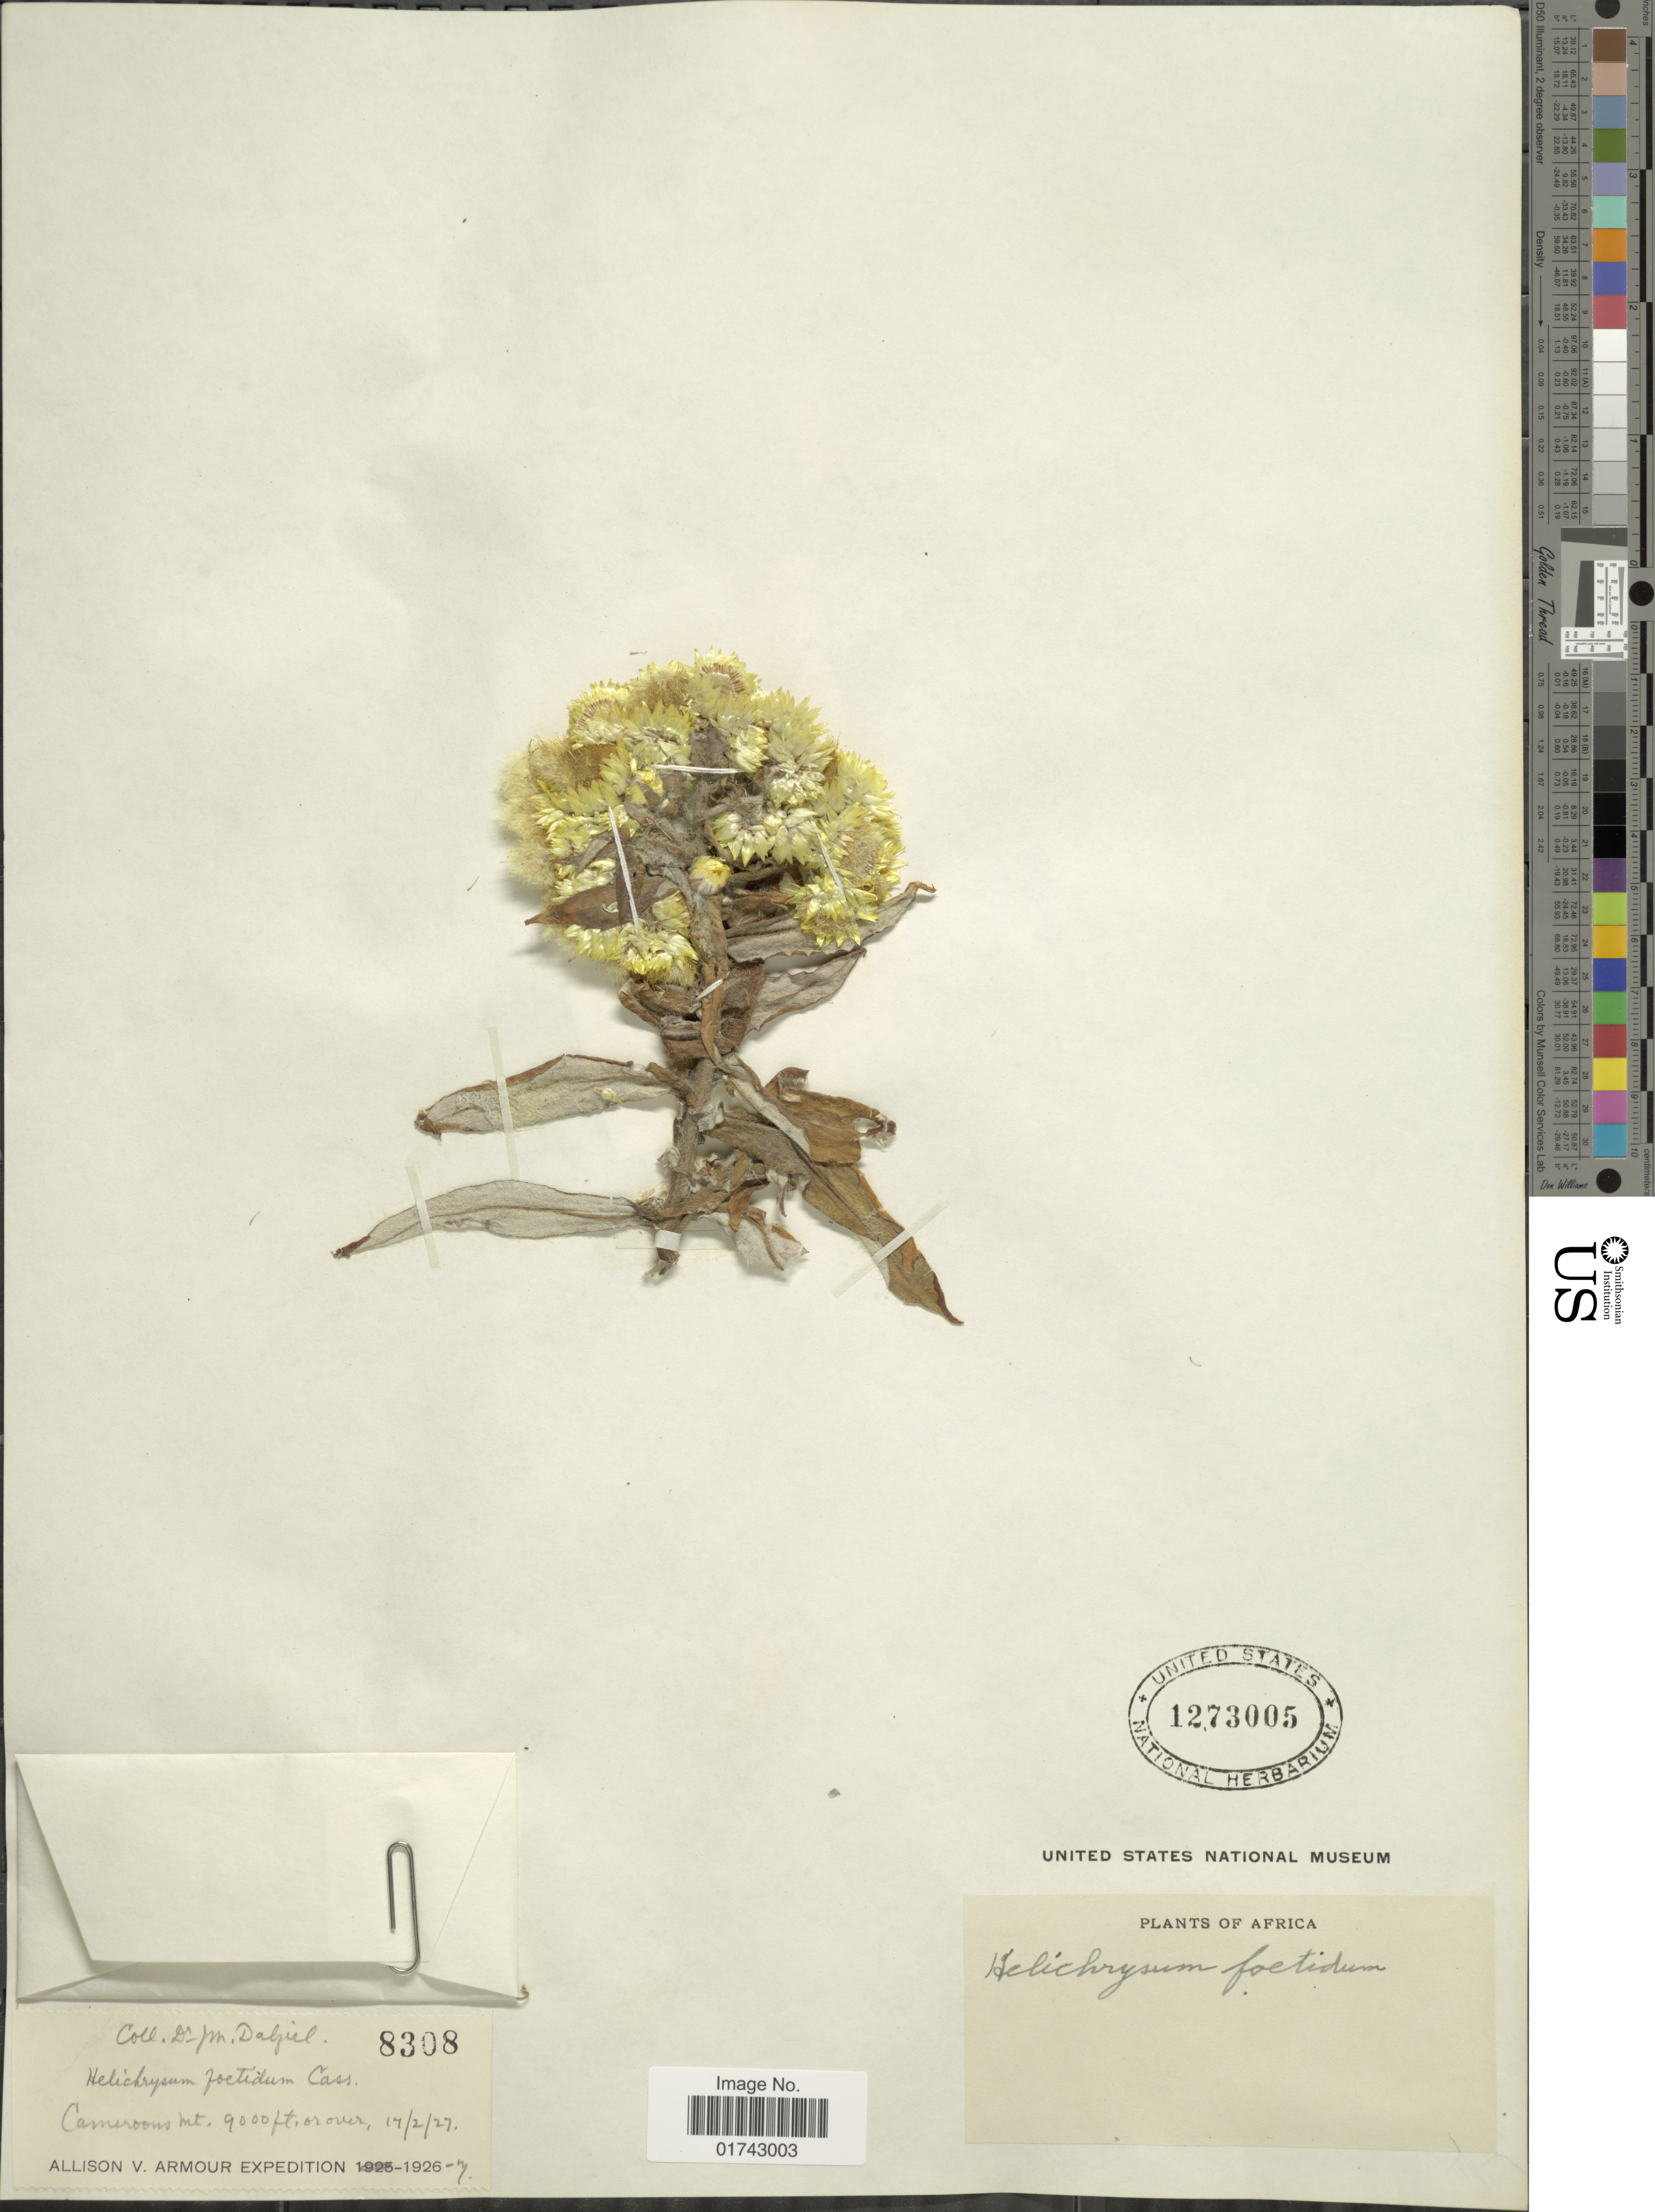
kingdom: Plantae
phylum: Tracheophyta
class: Magnoliopsida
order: Asterales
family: Asteraceae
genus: Helichrysum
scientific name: Helichrysum foetidum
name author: (L.) Moench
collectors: Allison V. Armour Expedition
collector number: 8308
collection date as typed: Transcribed d/m/y: 17/2/27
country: Cameroon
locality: Cameroons mt.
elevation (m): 2743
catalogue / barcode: US 1273005